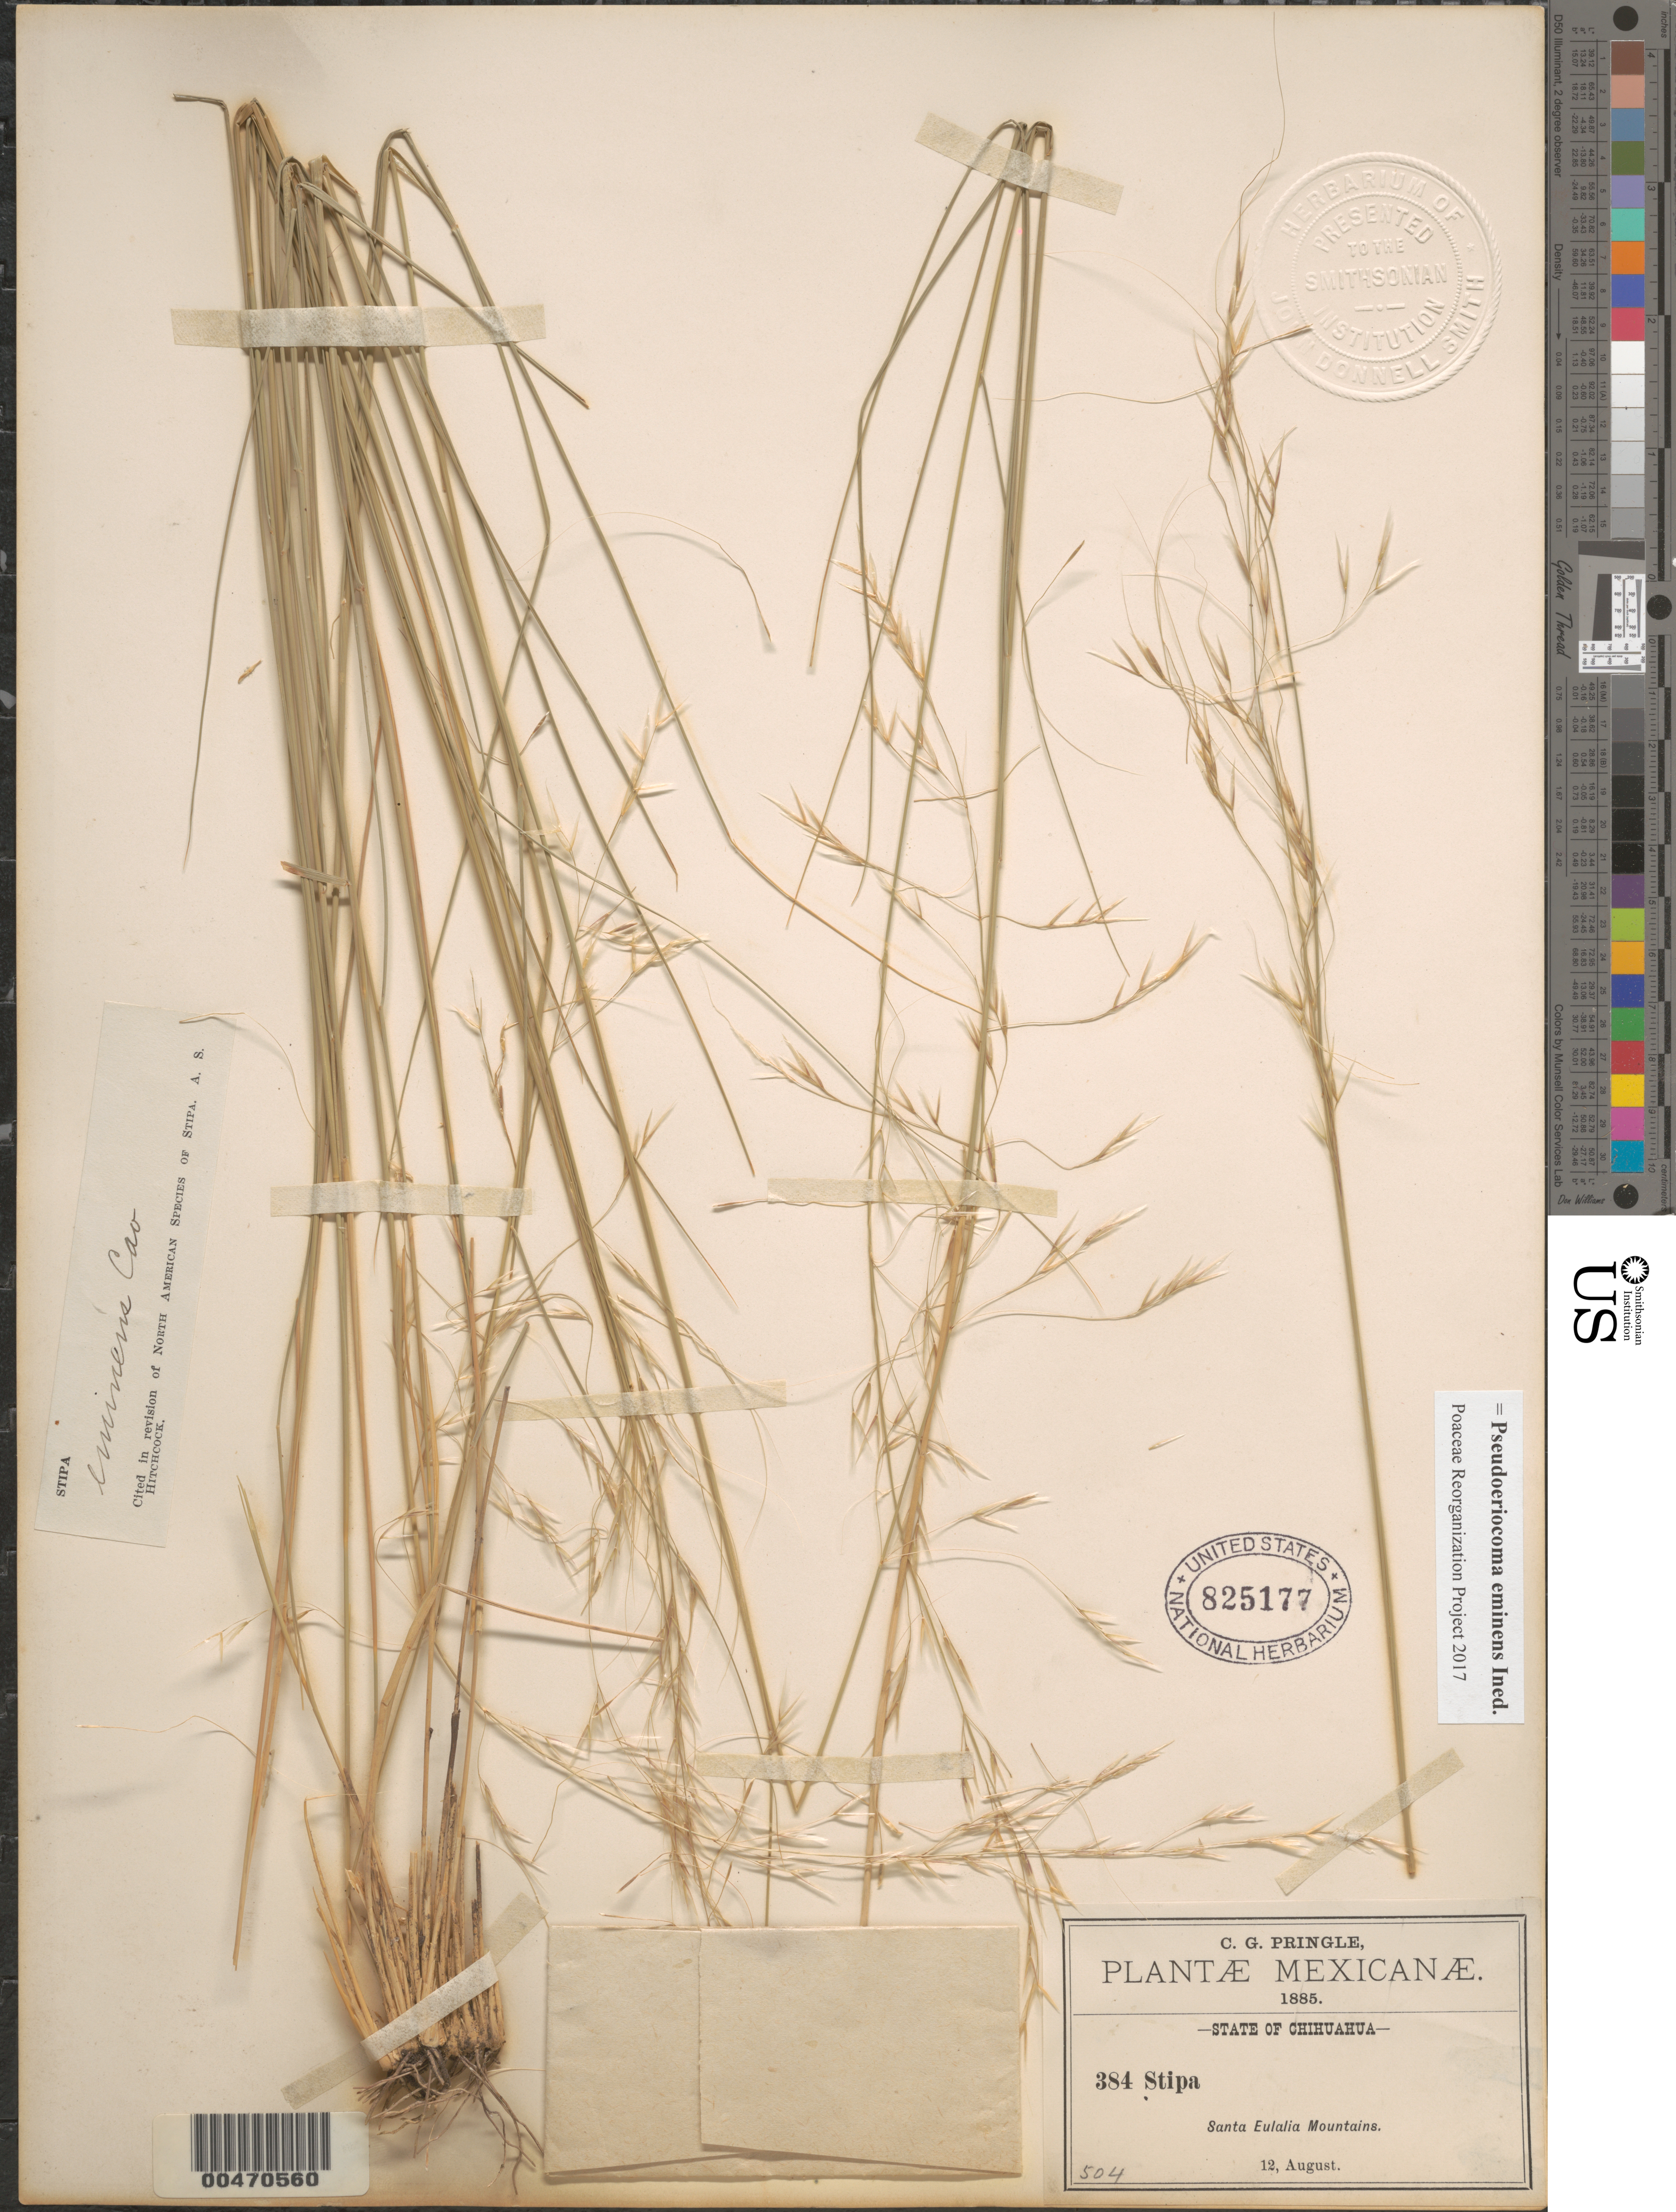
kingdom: Plantae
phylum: Tracheophyta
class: Liliopsida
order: Poales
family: Poaceae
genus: Pseudoeriocoma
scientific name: Pseudoeriocoma eminens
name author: (Cav.) Romasch.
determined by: Poaceae Reorganization Project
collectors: C. G. Pringle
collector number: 384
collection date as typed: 12 Aug 1885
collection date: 1885-08-12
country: Mexico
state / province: Chihuahua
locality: Santa Eulalia Mts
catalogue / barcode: US 825177